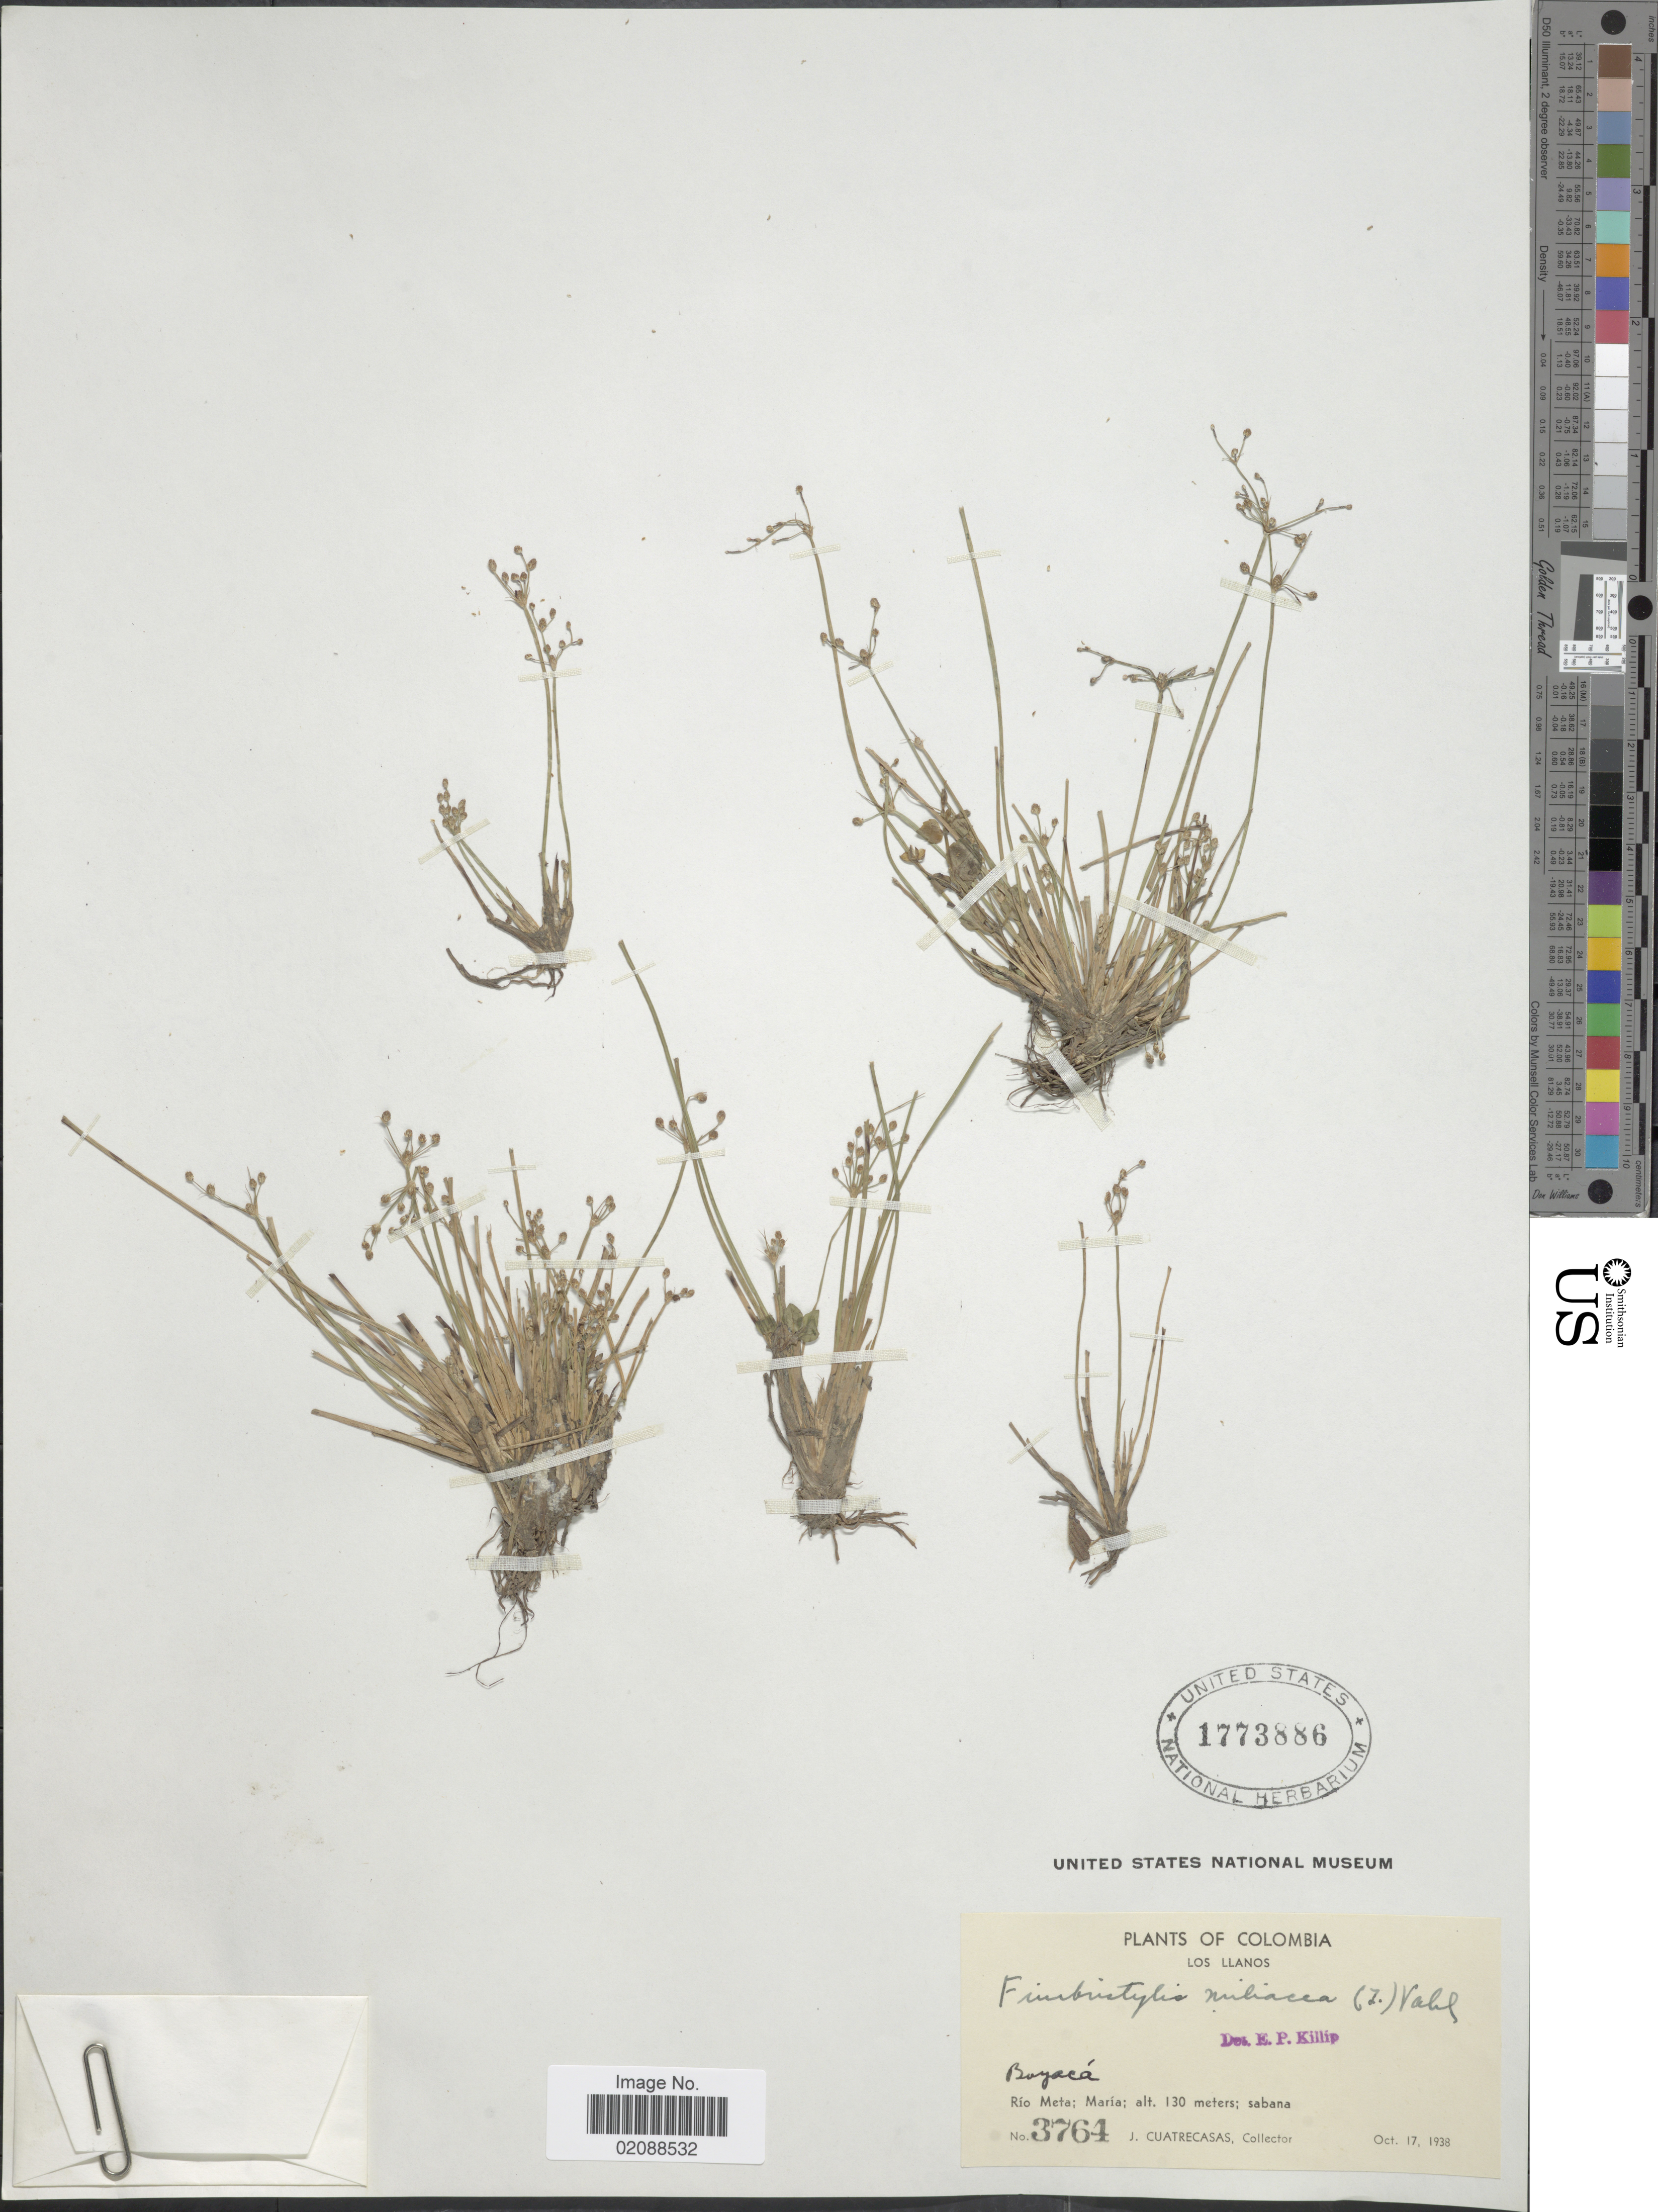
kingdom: Plantae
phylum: Tracheophyta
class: Liliopsida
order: Poales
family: Cyperaceae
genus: Fimbristylis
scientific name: Fimbristylis littoralis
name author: Gaudich.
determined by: Strong, M. T., (US), Smithsonian Institution - National Museum of Natural History (UNITED STATES)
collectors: J. Cuatrecasas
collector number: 3764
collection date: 1938-10-17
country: Colombia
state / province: Meta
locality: Los Llanos. Buyaca. Rio Meta; Maria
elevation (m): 130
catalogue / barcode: US 1773886